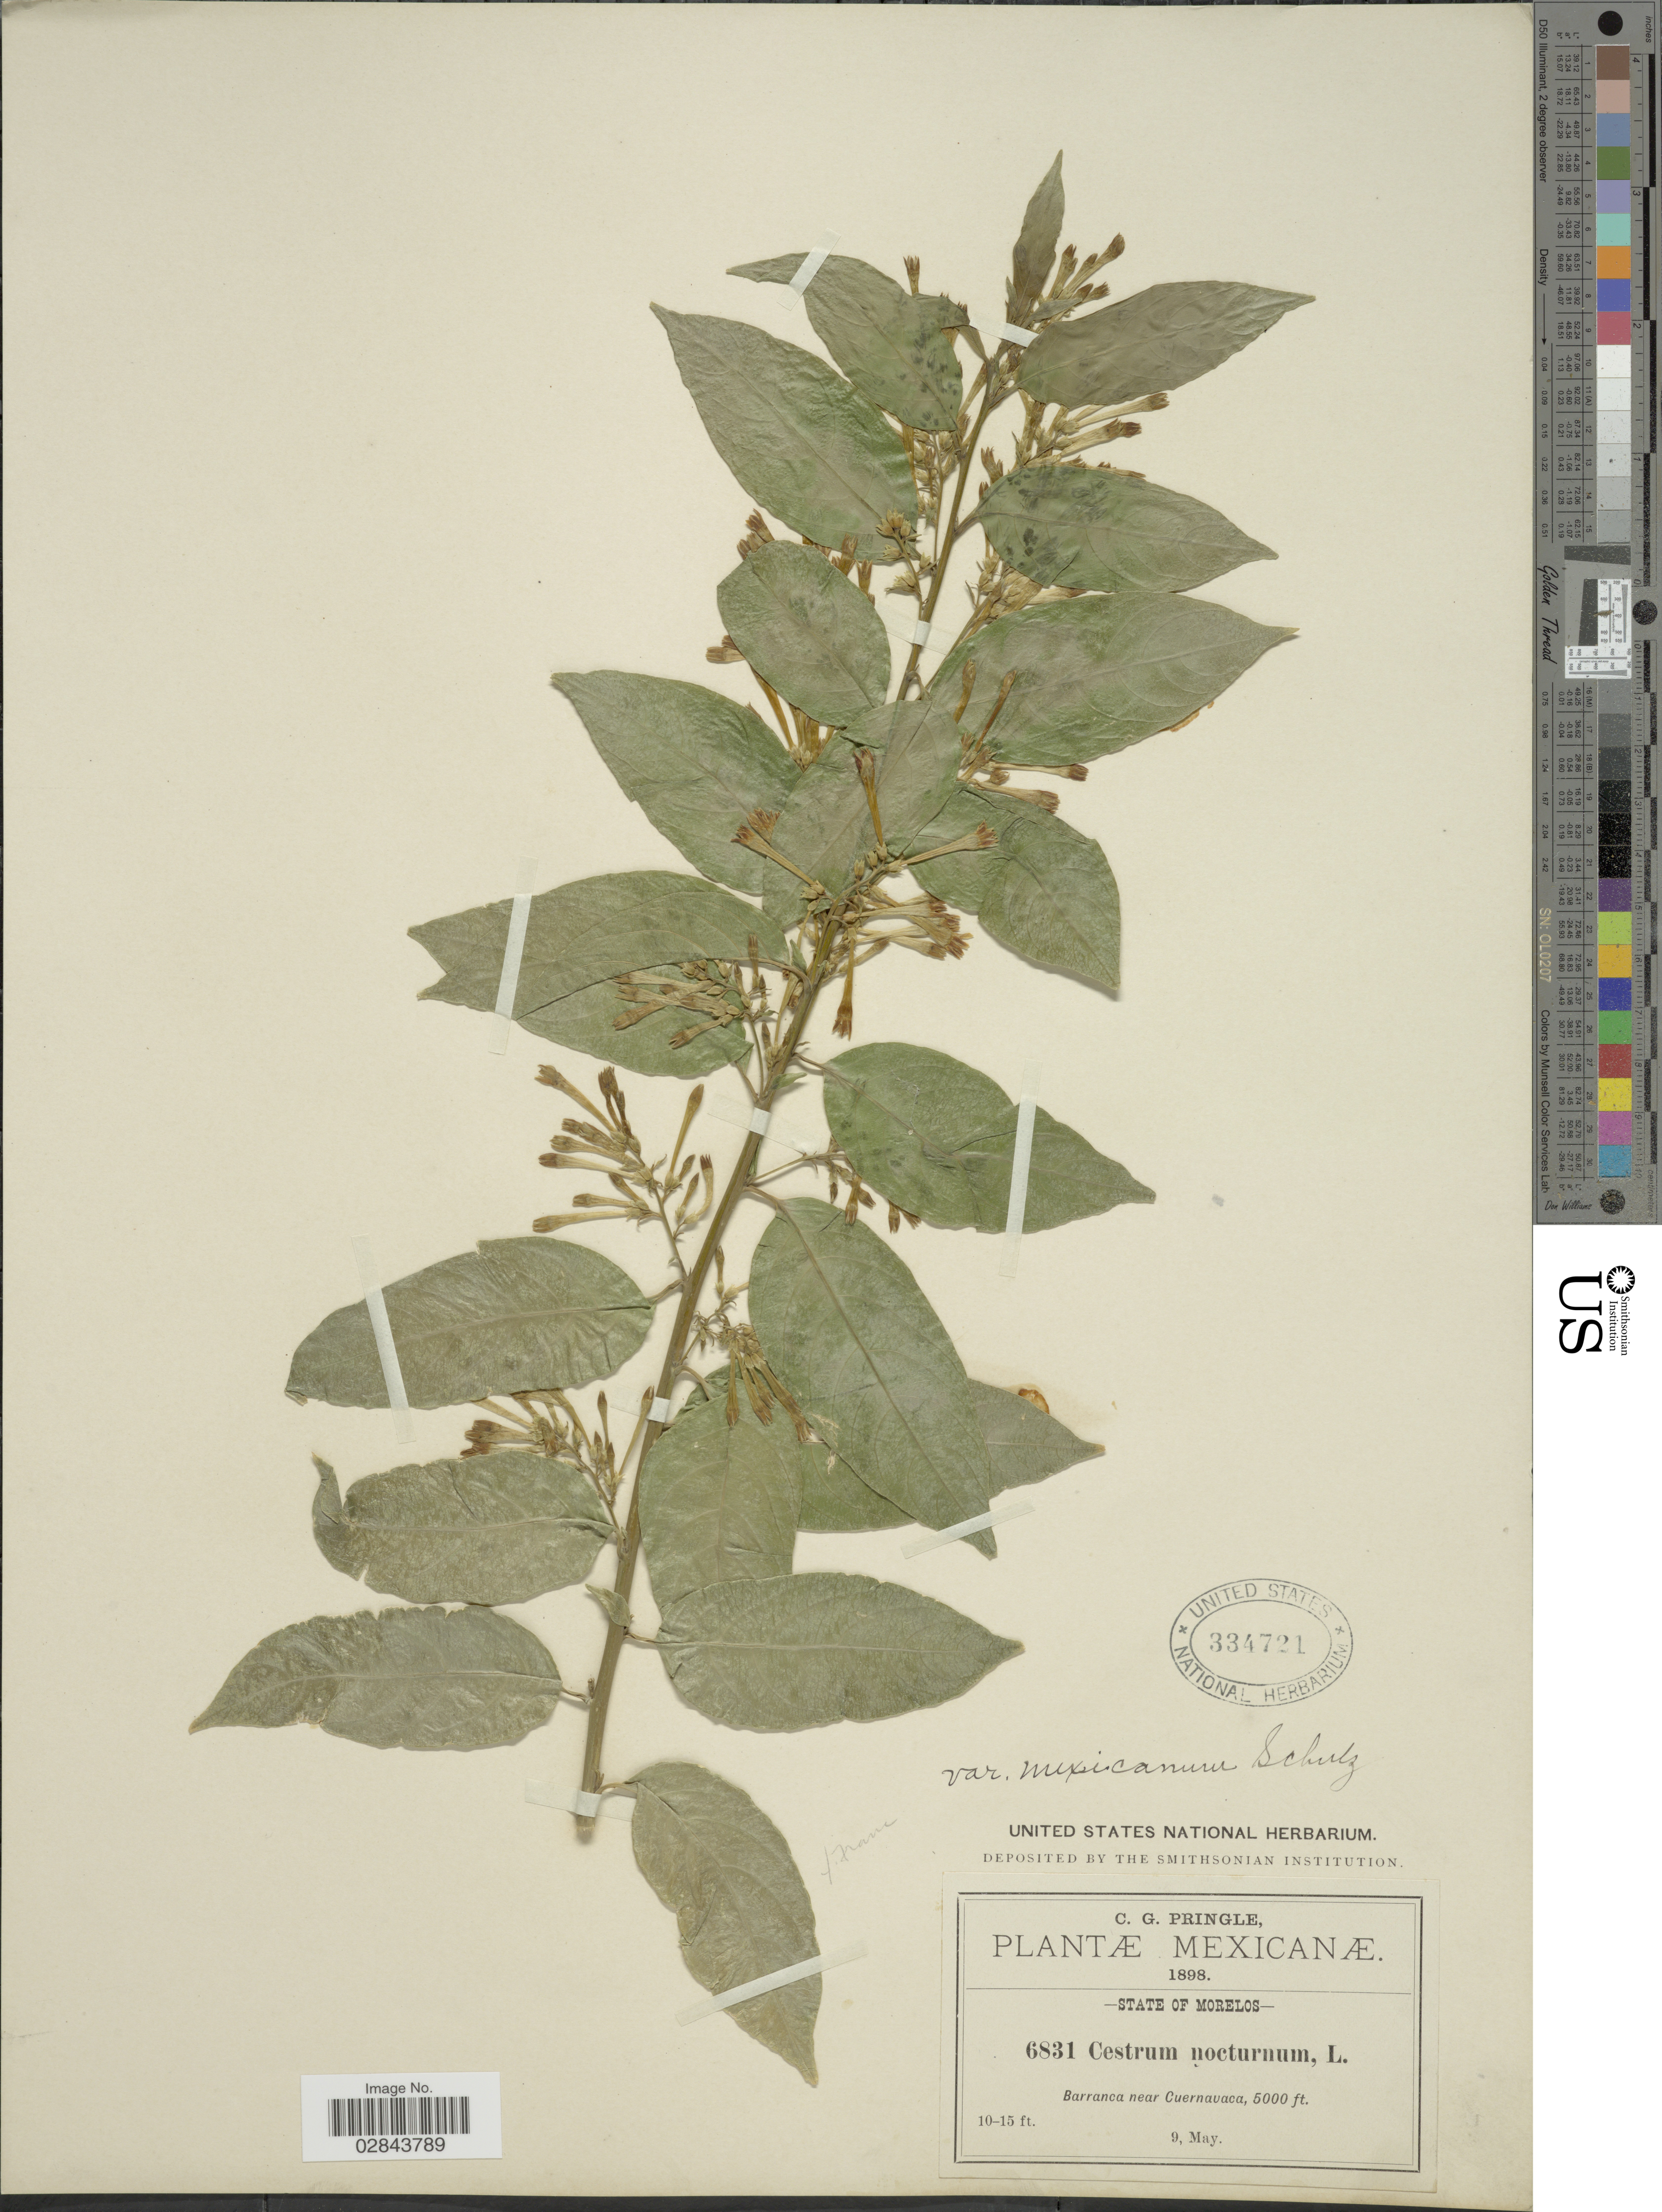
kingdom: Plantae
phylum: Tracheophyta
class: Magnoliopsida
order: Solanales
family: Solanaceae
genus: Cestrum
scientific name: Cestrum nocturnum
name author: L.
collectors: C. G. Pringle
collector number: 6831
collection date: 1898-05-09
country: Mexico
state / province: Morelos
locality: Barranca near Cuernavaca.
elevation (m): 1524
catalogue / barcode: US 334721